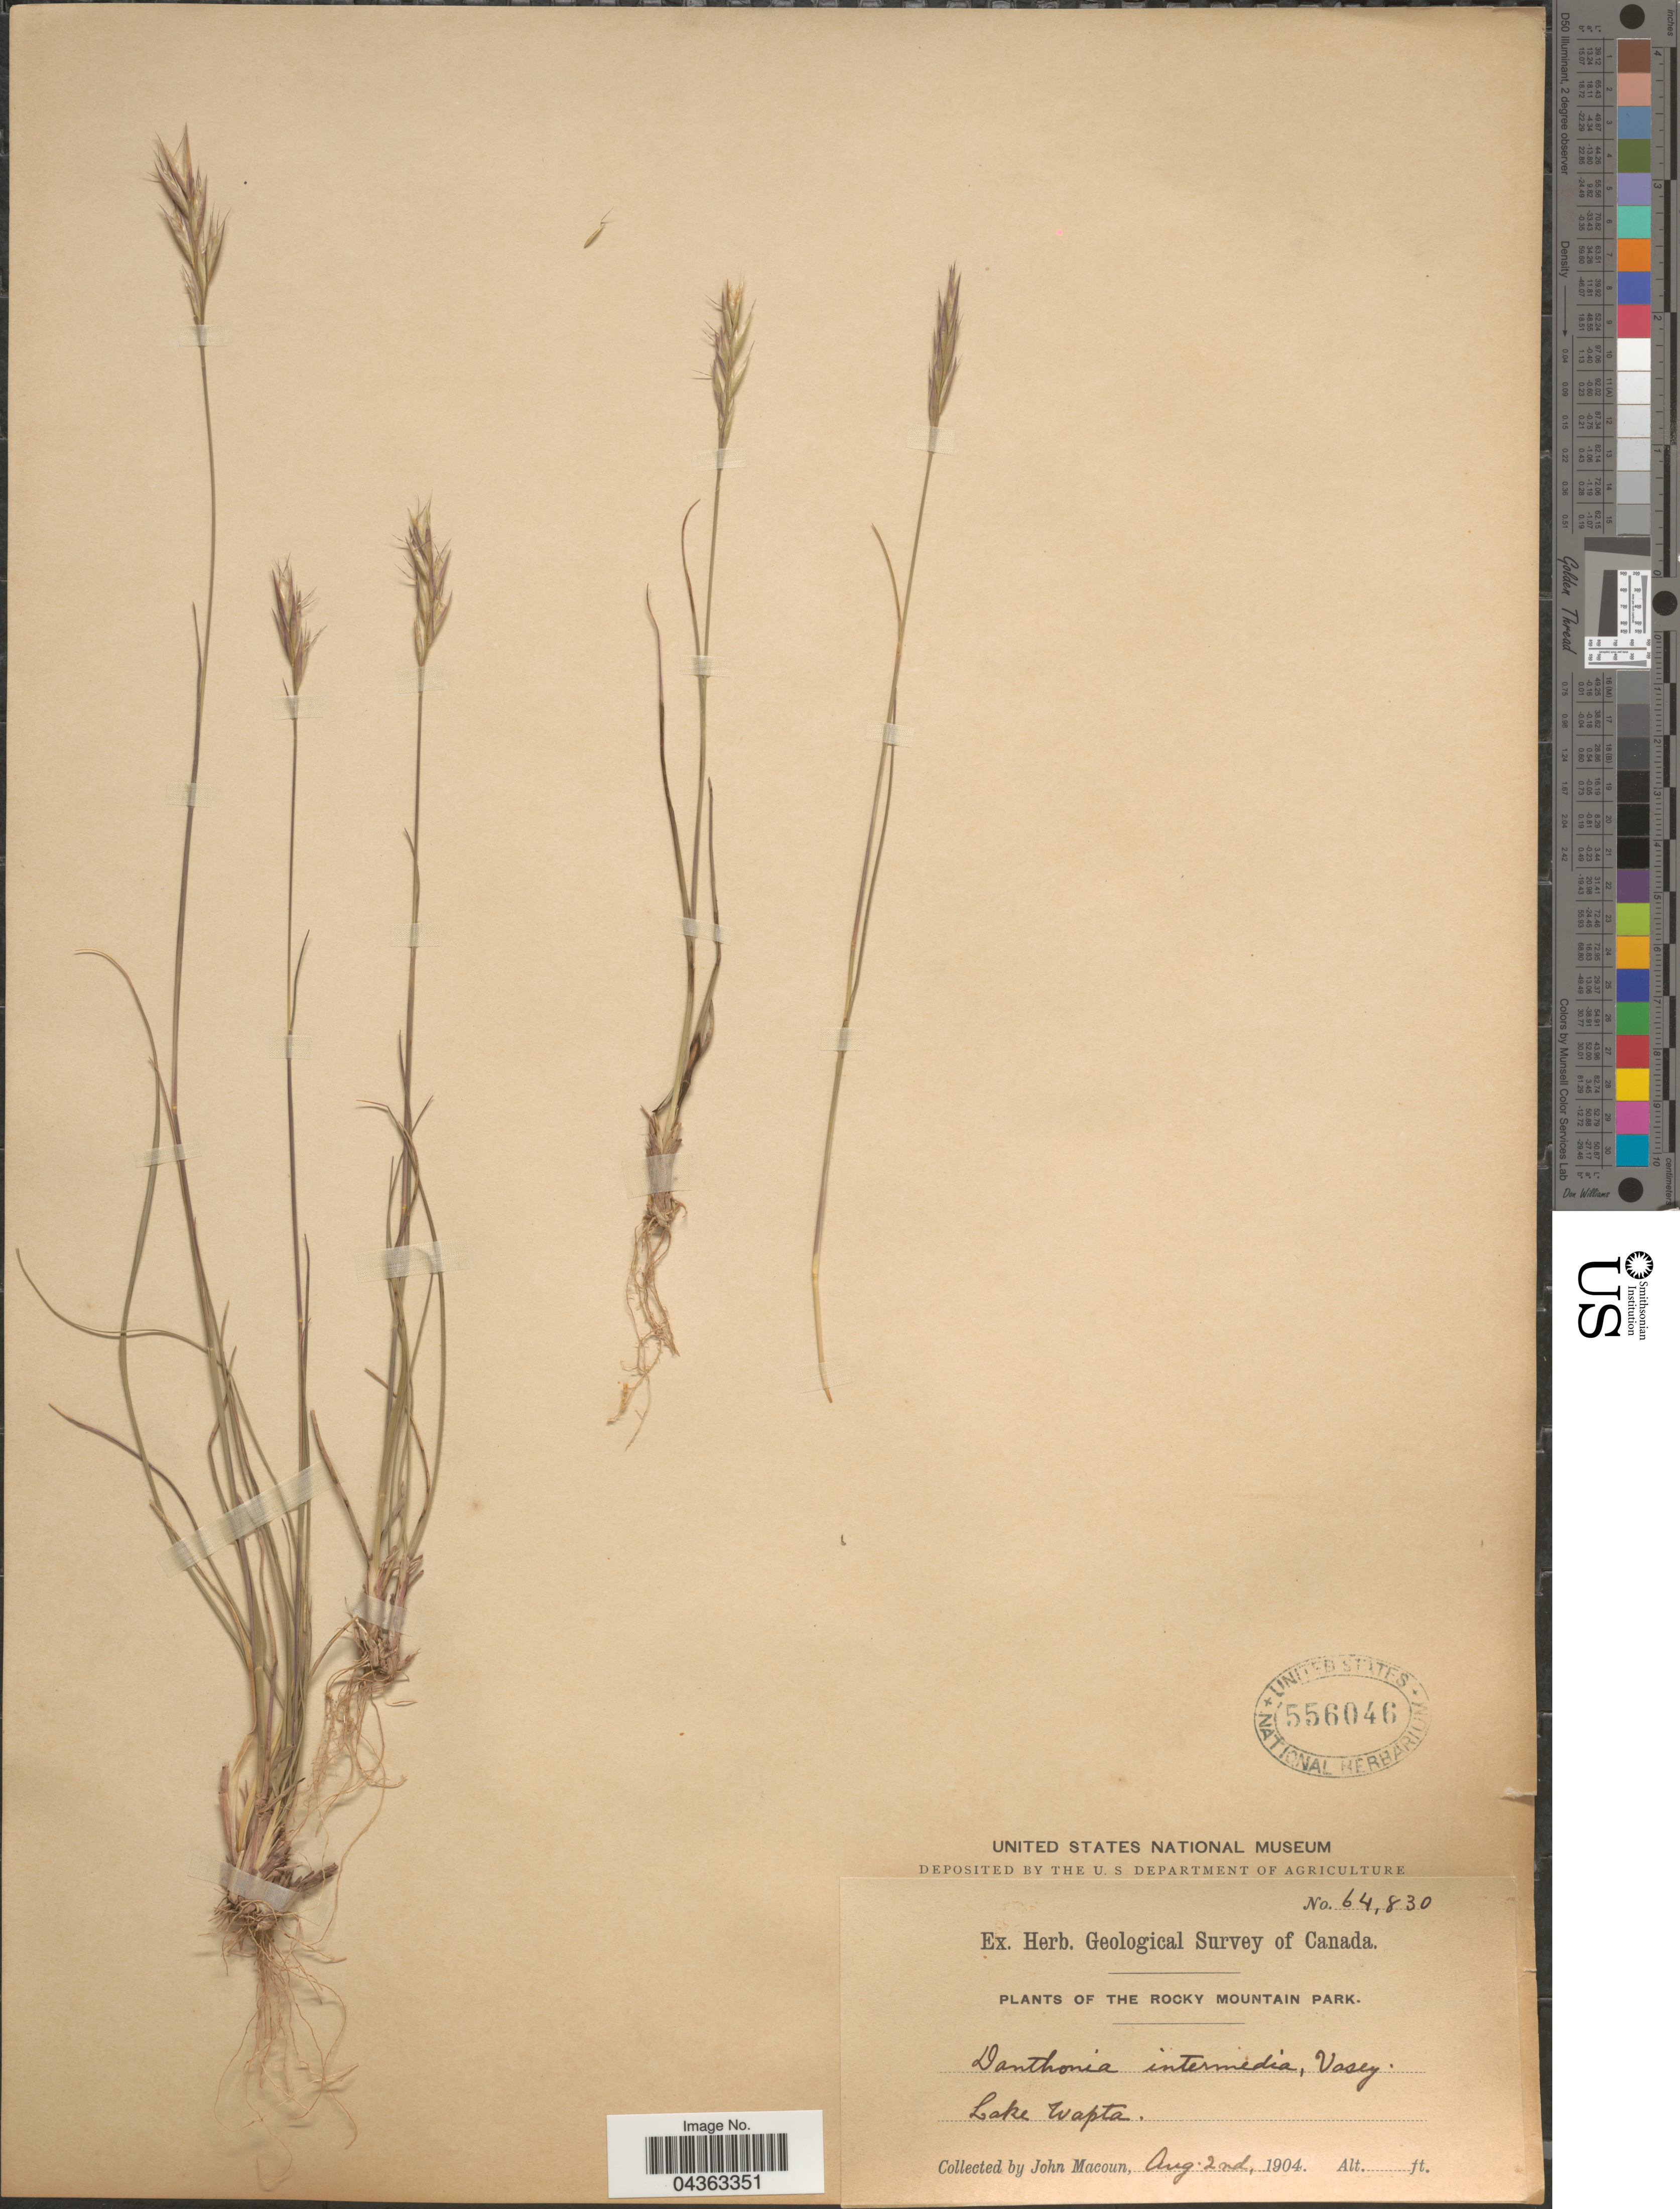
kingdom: Plantae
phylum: Tracheophyta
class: Liliopsida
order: Poales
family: Poaceae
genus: Danthonia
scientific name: Danthonia intermedia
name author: Vasey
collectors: J. Macoun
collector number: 64830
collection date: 1904-08-02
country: Canada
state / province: British Columbia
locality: Geological Survey of Canada. The Rocky Mountain. Lake Wapta.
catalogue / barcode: US 556046